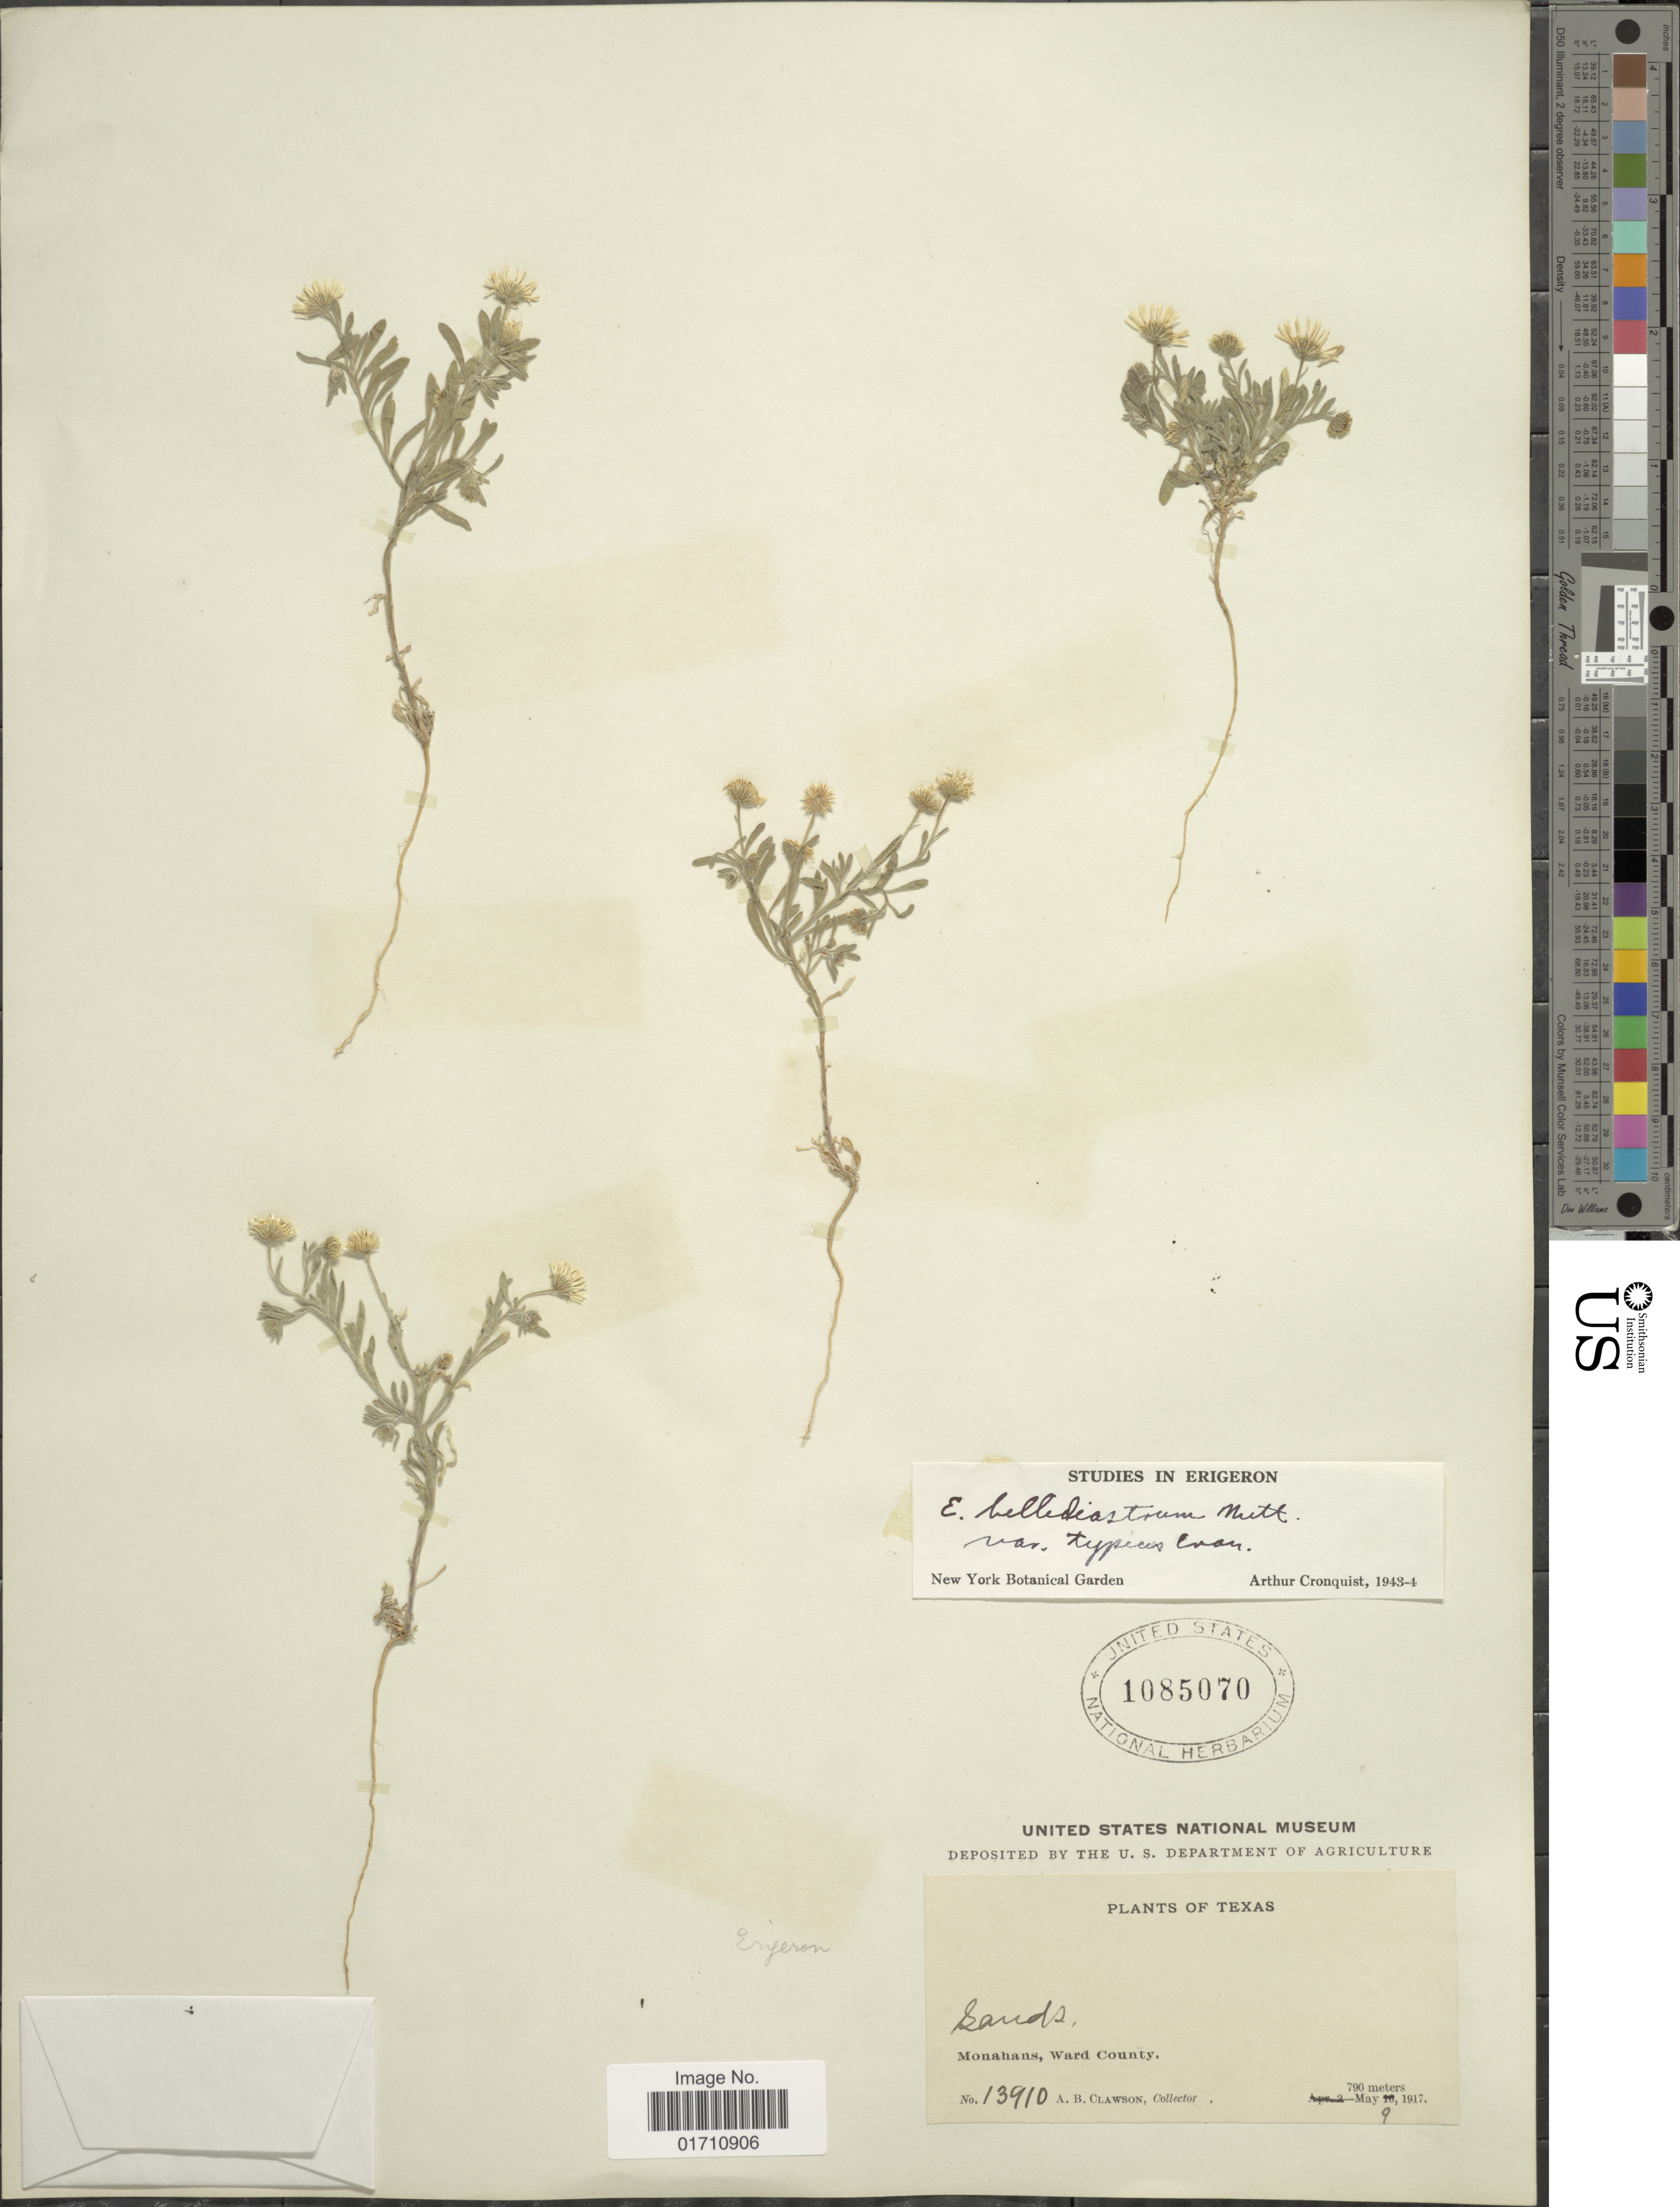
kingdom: Plantae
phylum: Tracheophyta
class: Magnoliopsida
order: Asterales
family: Asteraceae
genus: Erigeron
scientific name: Erigeron bellidiastrum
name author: Nutt.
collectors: A. Clawson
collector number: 13910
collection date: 1917-05-09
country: United States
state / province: Texas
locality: Sands, Monahans, Ward County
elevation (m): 790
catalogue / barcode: US 1085070